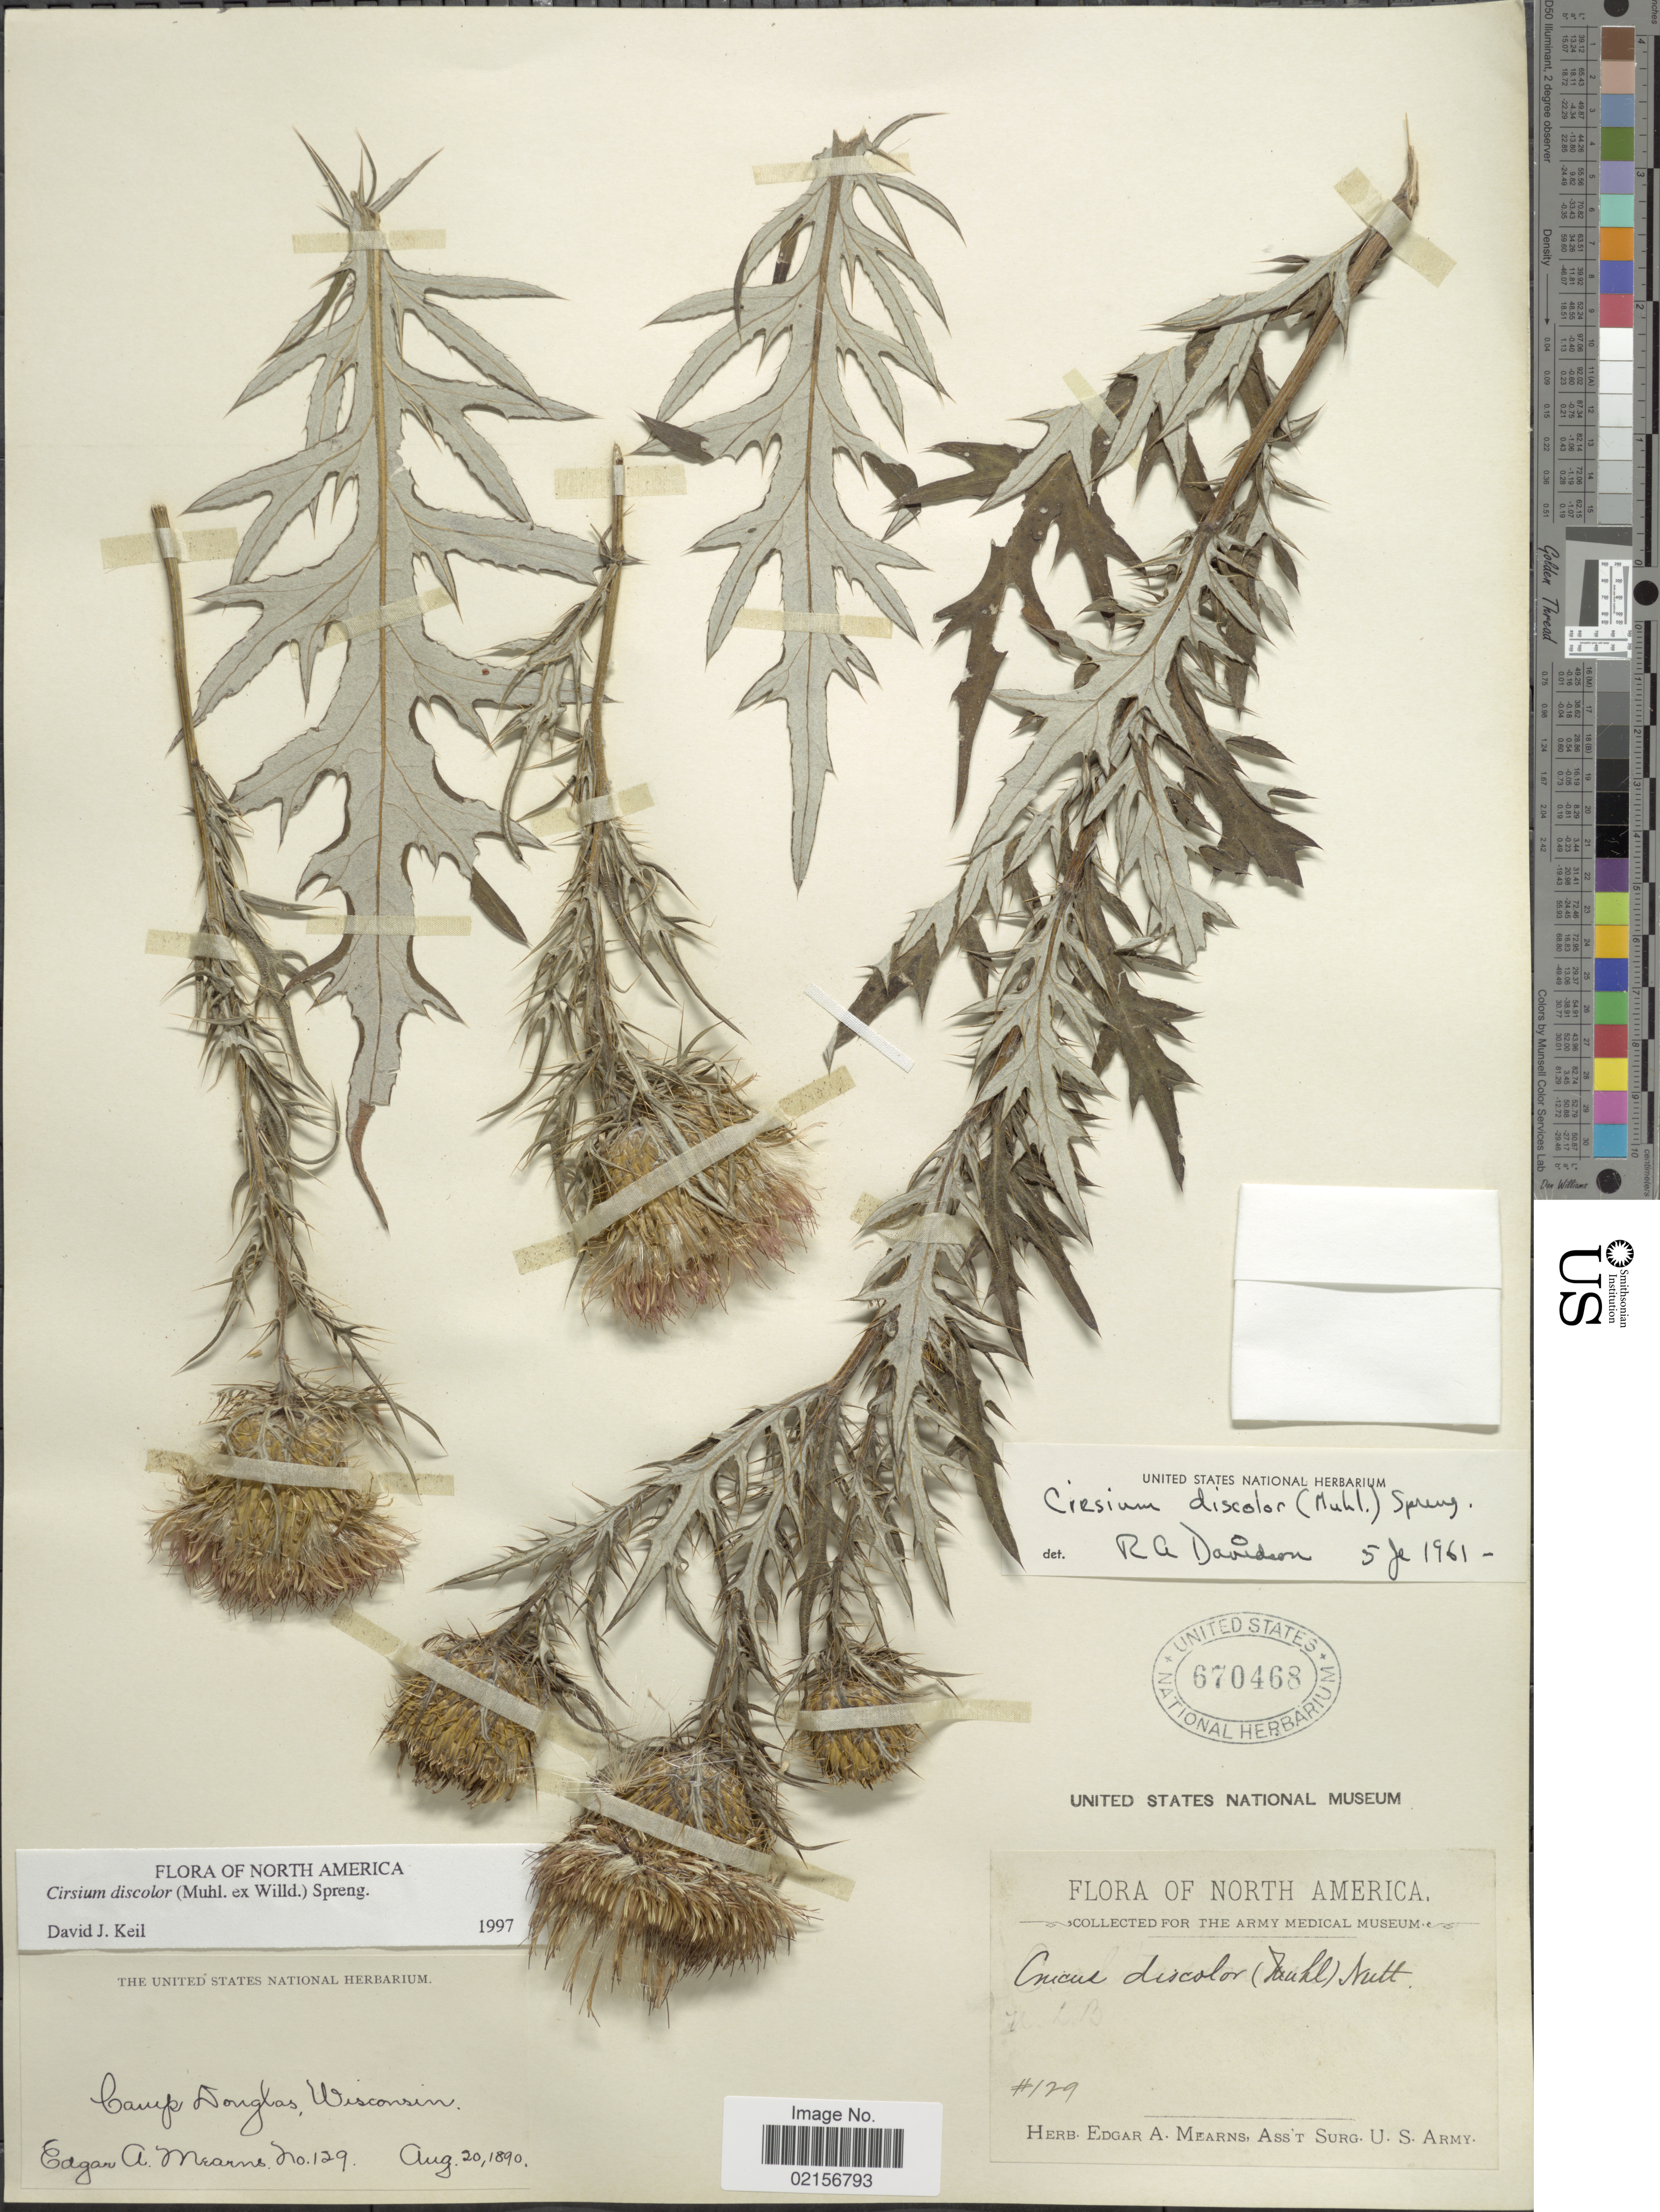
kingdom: Plantae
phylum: Tracheophyta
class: Magnoliopsida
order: Asterales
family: Asteraceae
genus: Cirsium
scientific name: Cirsium discolor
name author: (Muhl. ex Willd.) Spreng.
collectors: E. A. Mearns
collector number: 129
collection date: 1890-08-20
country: United States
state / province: Wisconsin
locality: Camp Douglas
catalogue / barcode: US 670468